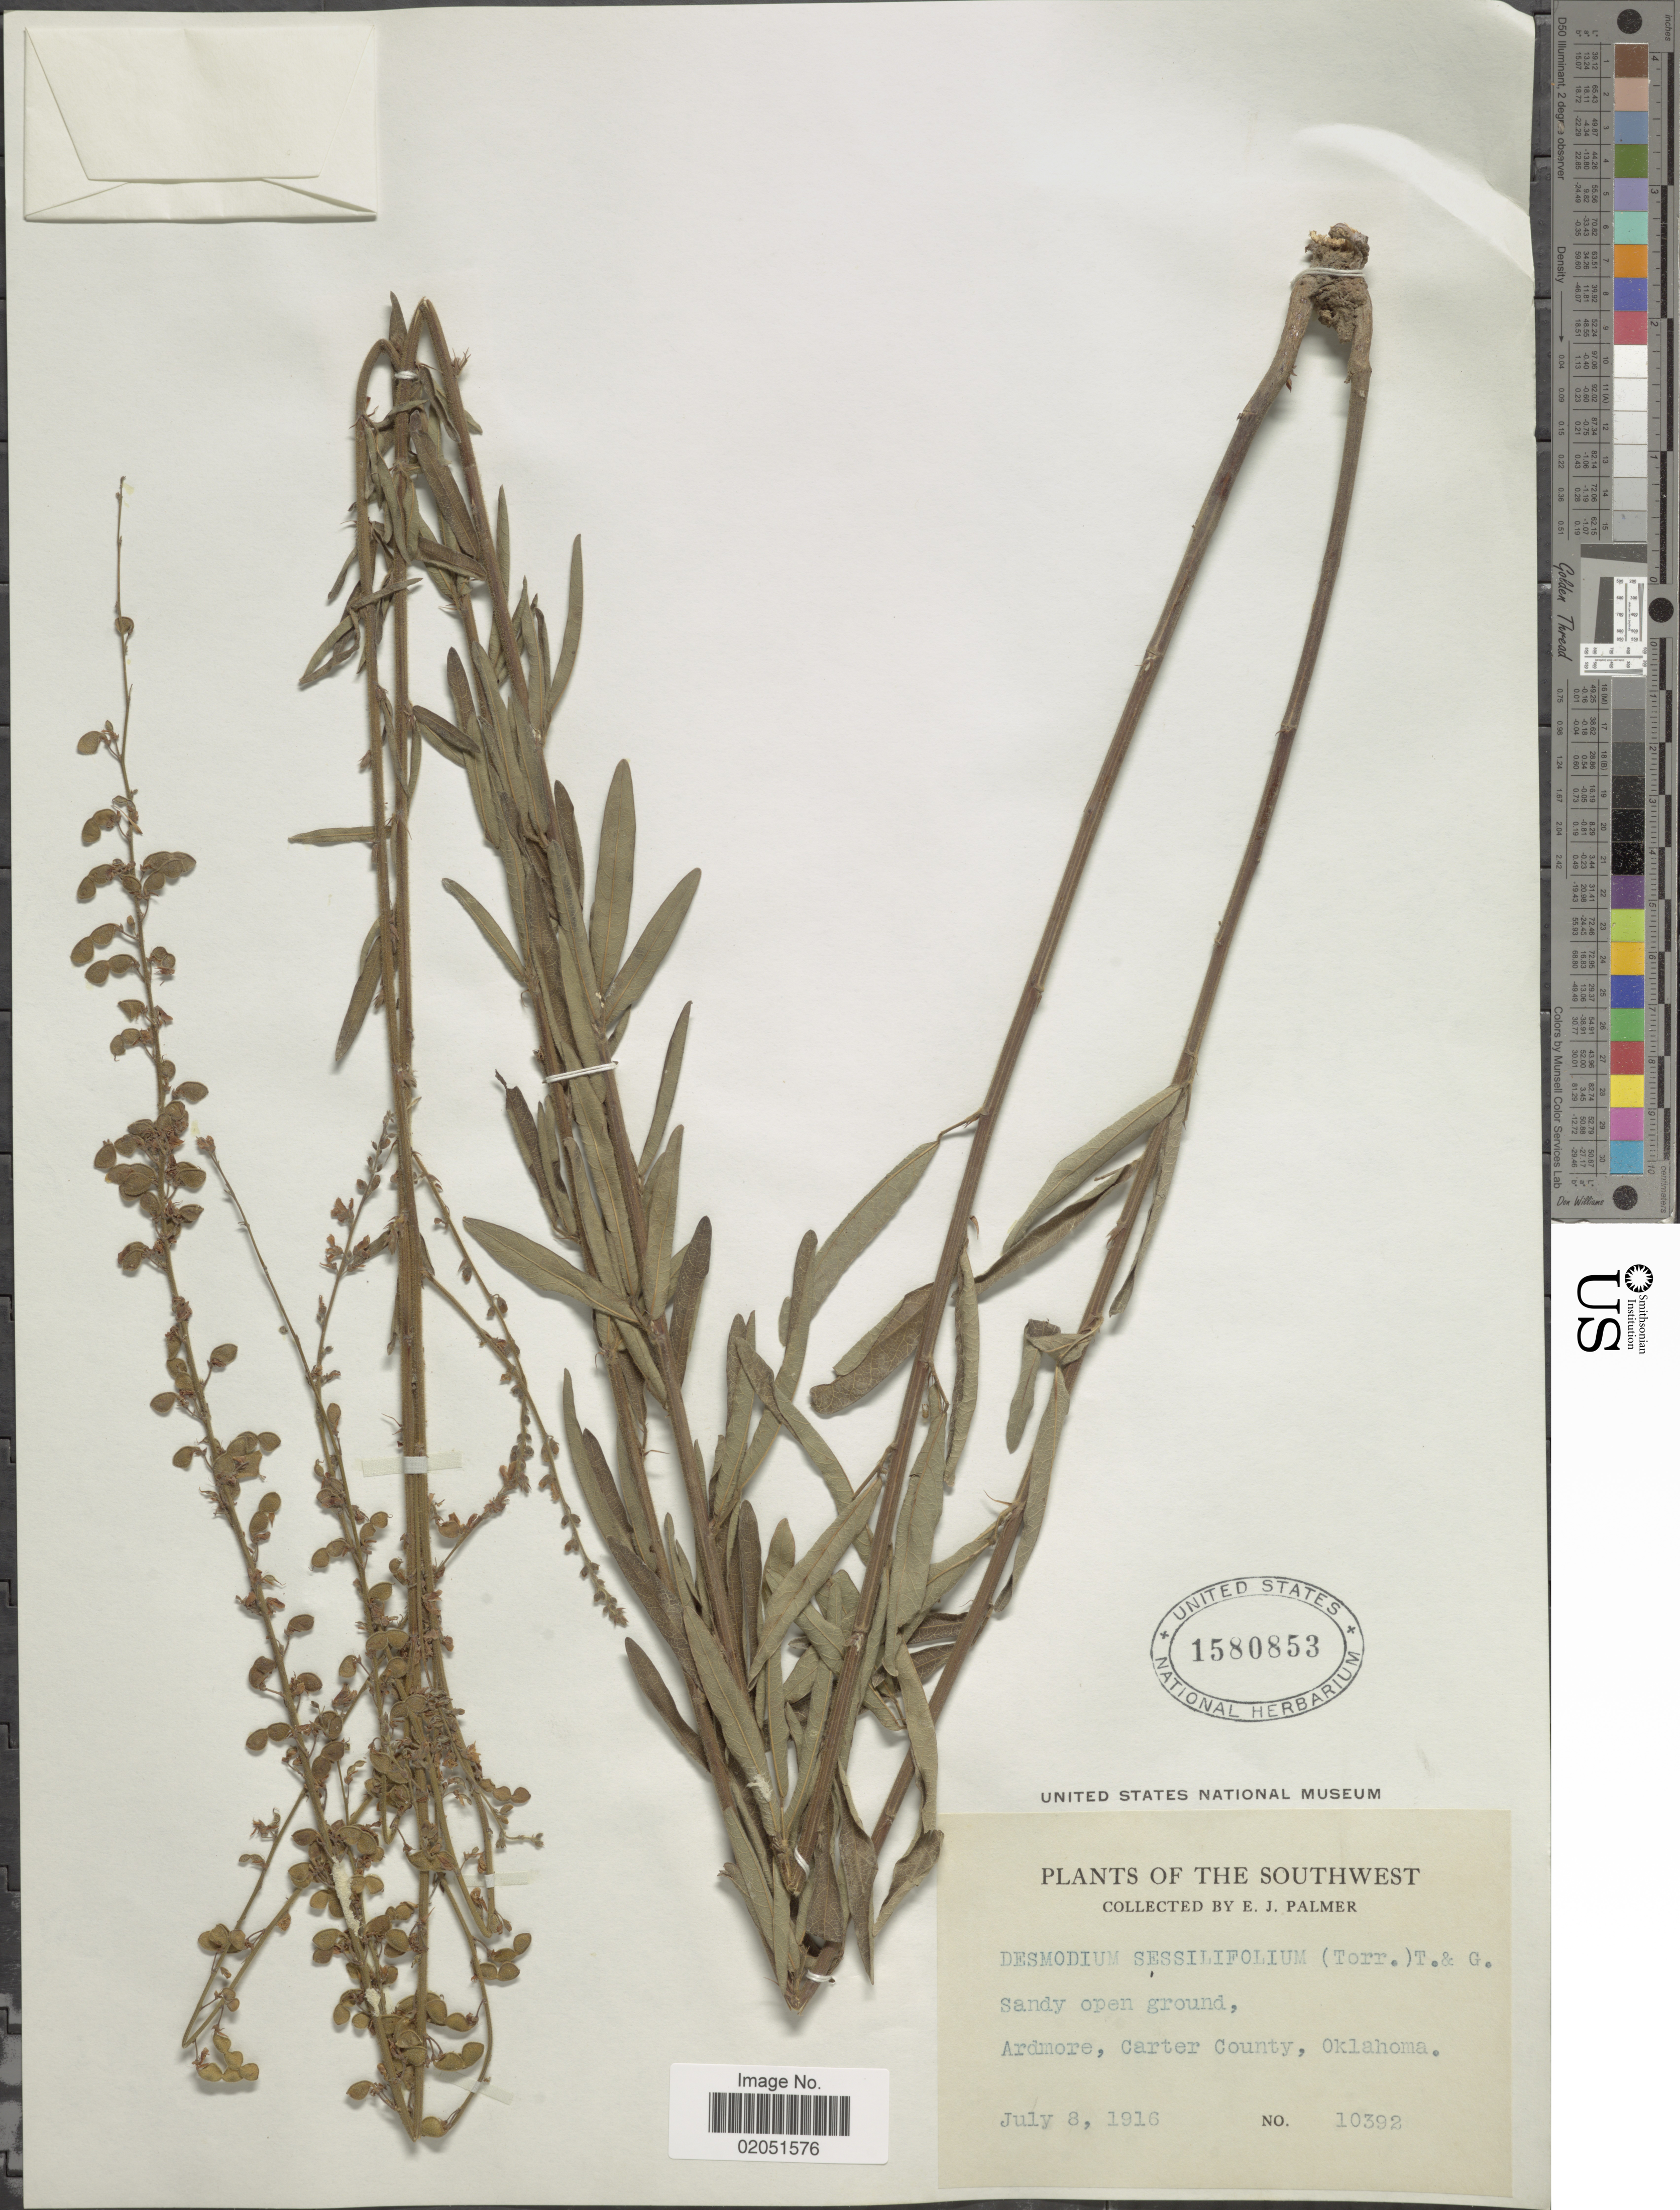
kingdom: Plantae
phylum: Tracheophyta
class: Magnoliopsida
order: Fabales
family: Fabaceae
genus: Desmodium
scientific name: Desmodium sessilifolium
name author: Torr. & A. Gray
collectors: E. J. Palmer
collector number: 10392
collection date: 1916-07-08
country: United States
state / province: Oklahoma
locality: The Southwest, Ardmore, Carter County, Oklahoma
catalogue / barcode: US 1580853